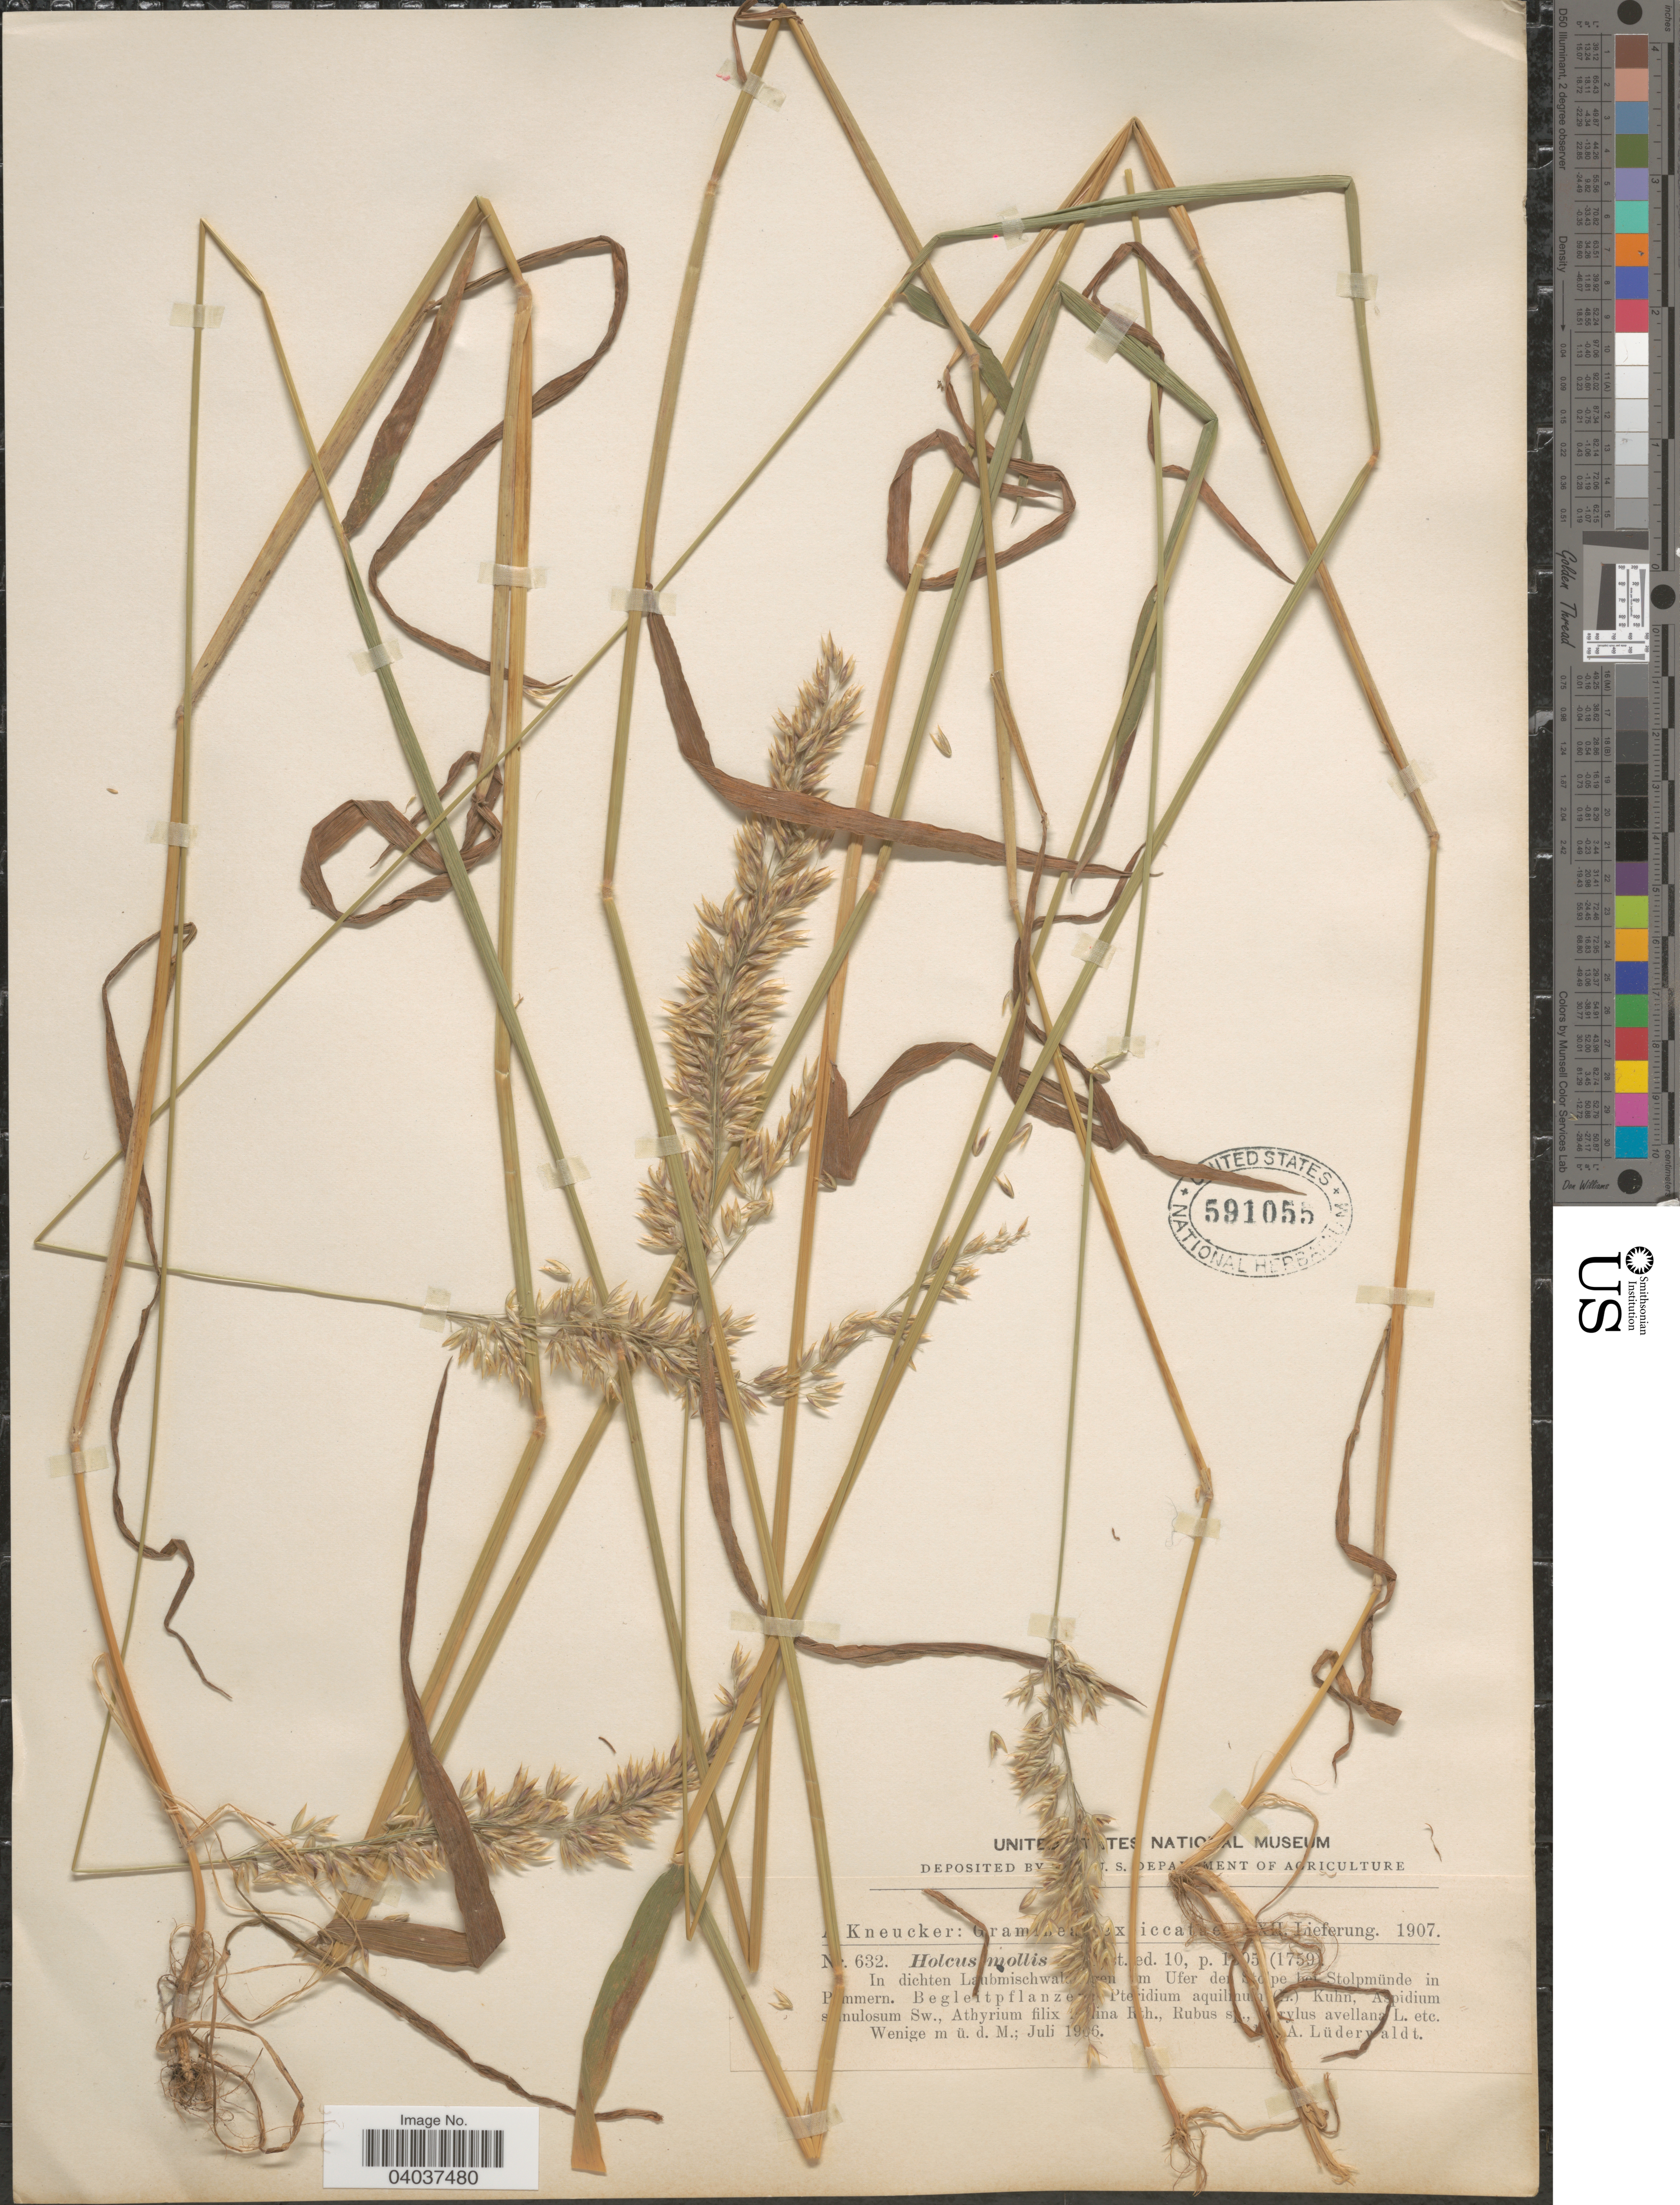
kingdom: Plantae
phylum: Tracheophyta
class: Liliopsida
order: Poales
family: Poaceae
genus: Holcus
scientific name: Holcus mollis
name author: L.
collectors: A. Lüderwaldt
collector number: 632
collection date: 1906-07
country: Poland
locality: In dichten Laubmischwa [illegible text] m Ufer de [illegible text] pe bei Stolpmünde in P [illegible text]mmern.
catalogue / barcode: US 591055